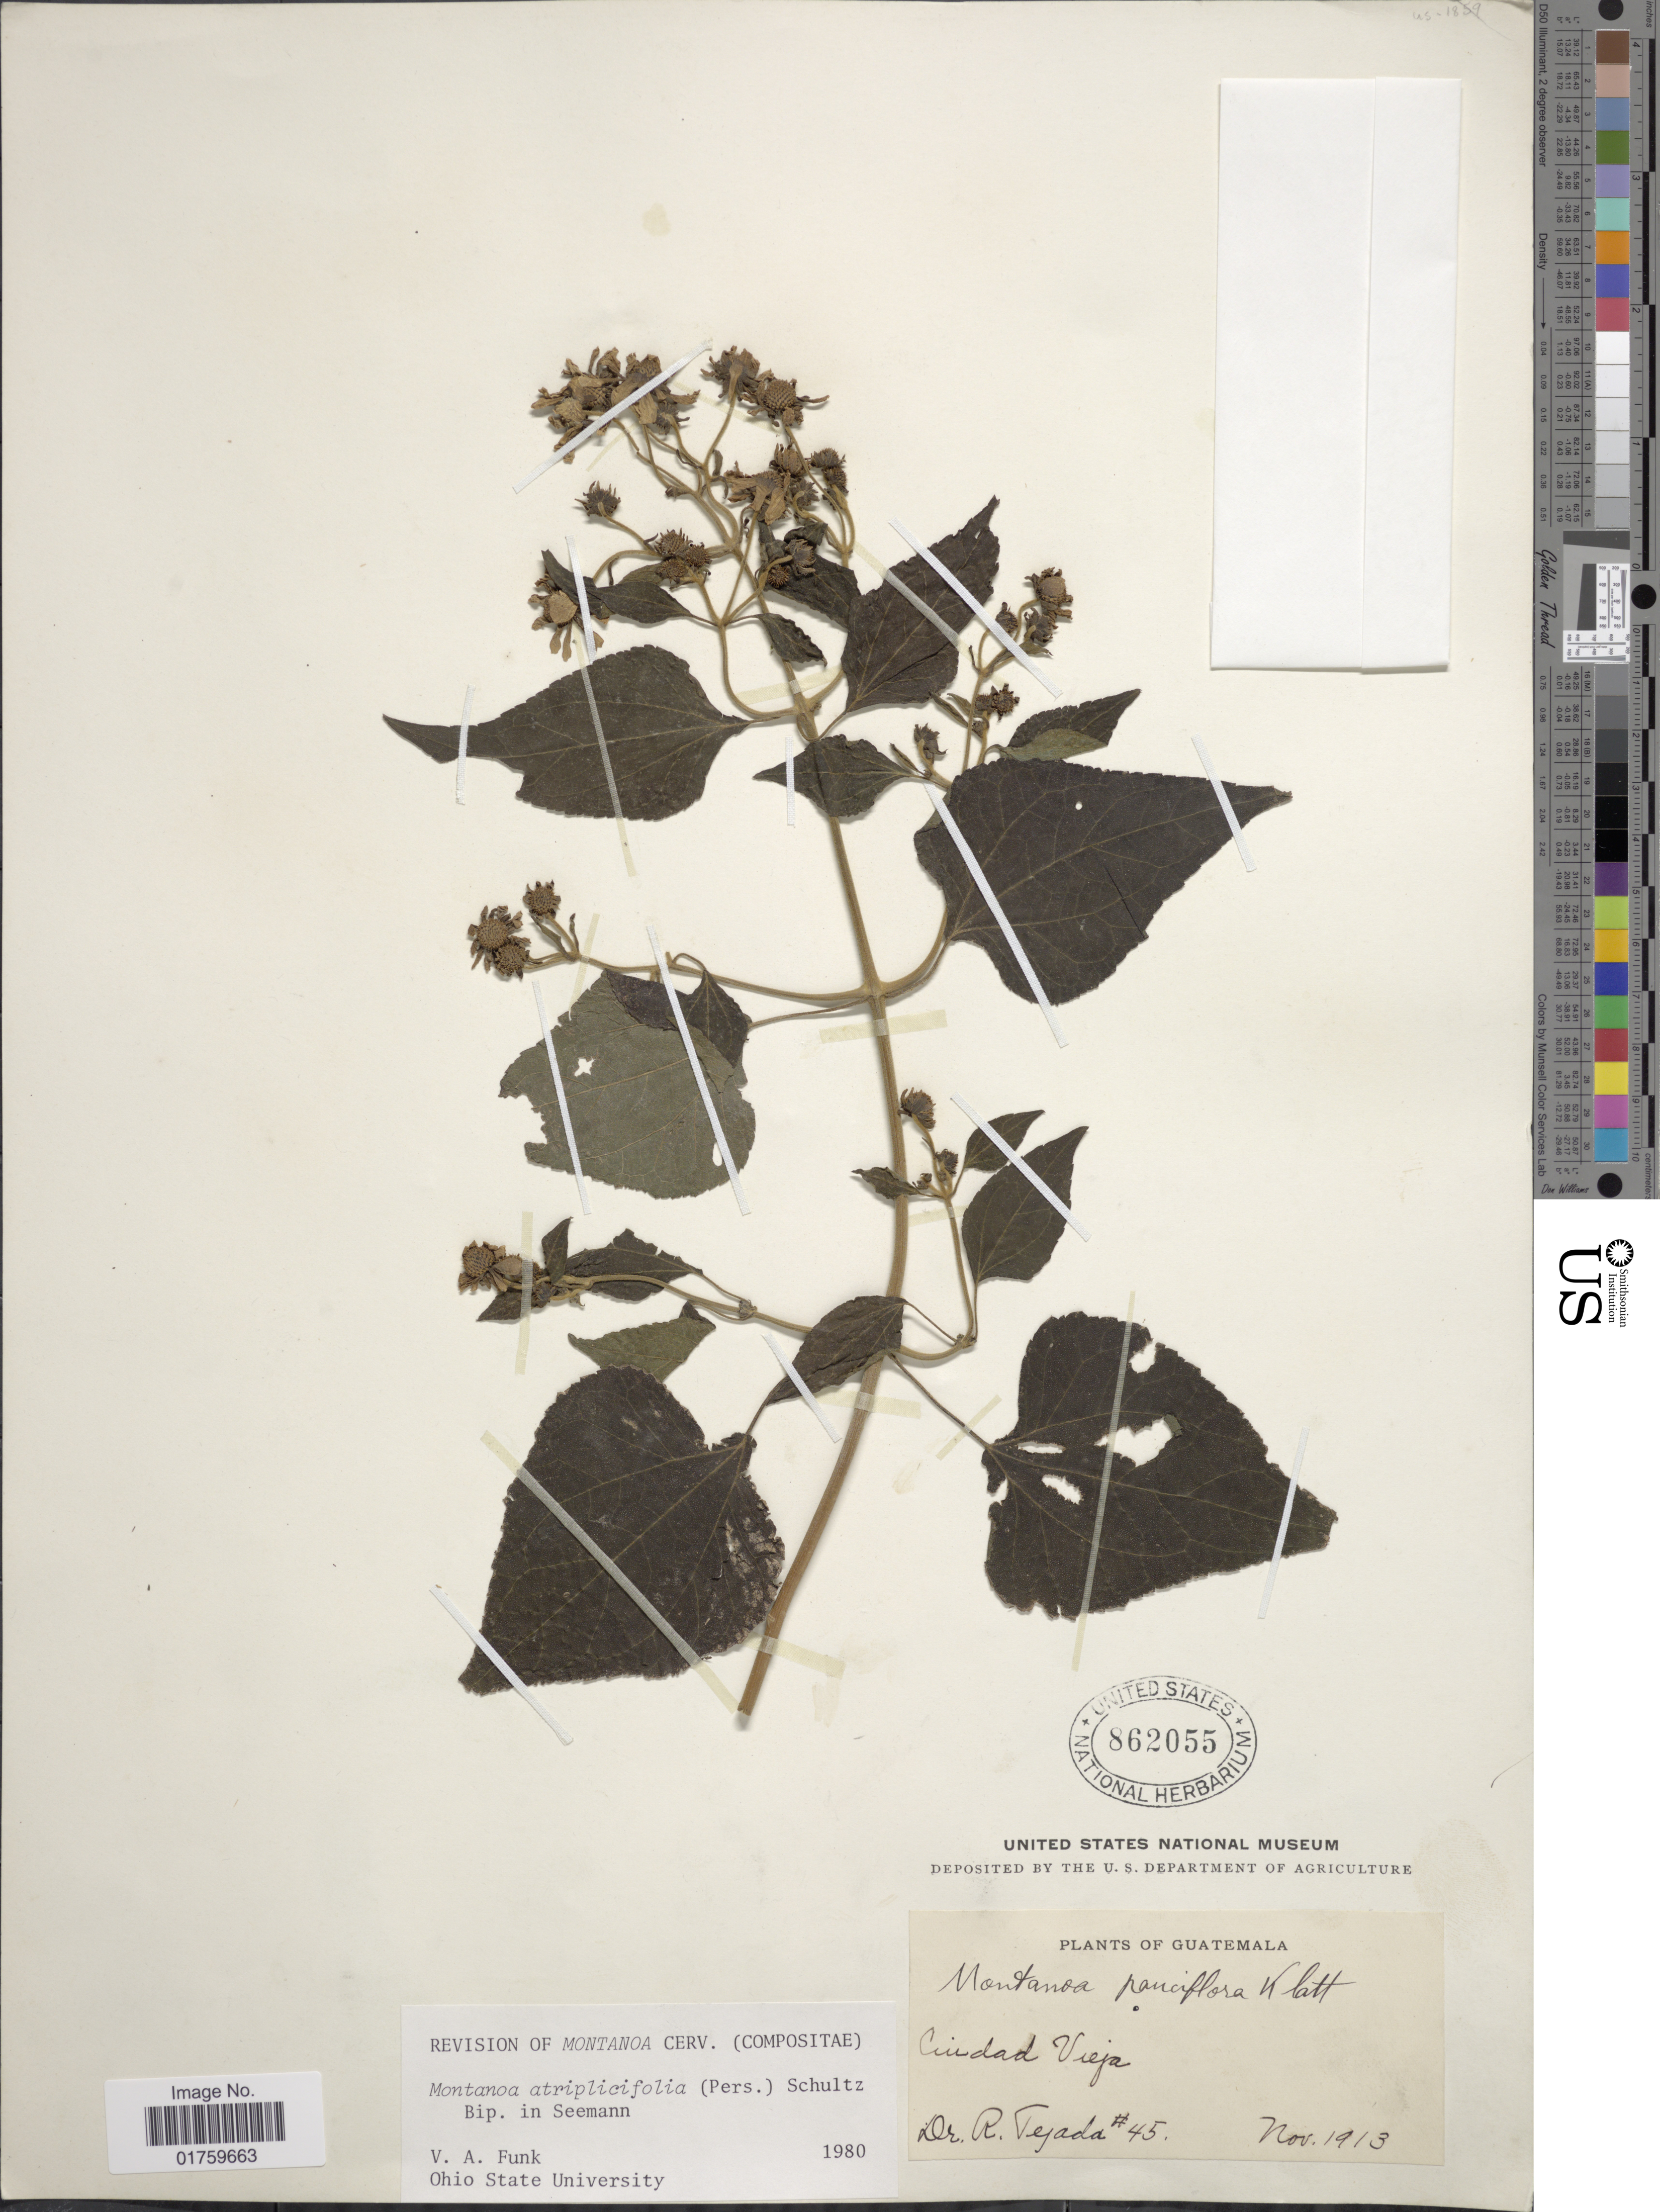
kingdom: Plantae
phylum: Tracheophyta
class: Magnoliopsida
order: Asterales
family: Asteraceae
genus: Montanoa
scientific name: Montanoa atriplicifolia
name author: (Pers.) Sch. Bip.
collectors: R. Tejada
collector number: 45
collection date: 1913-11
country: Guatemala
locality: Ciudad Vieja.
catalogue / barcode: US 862055